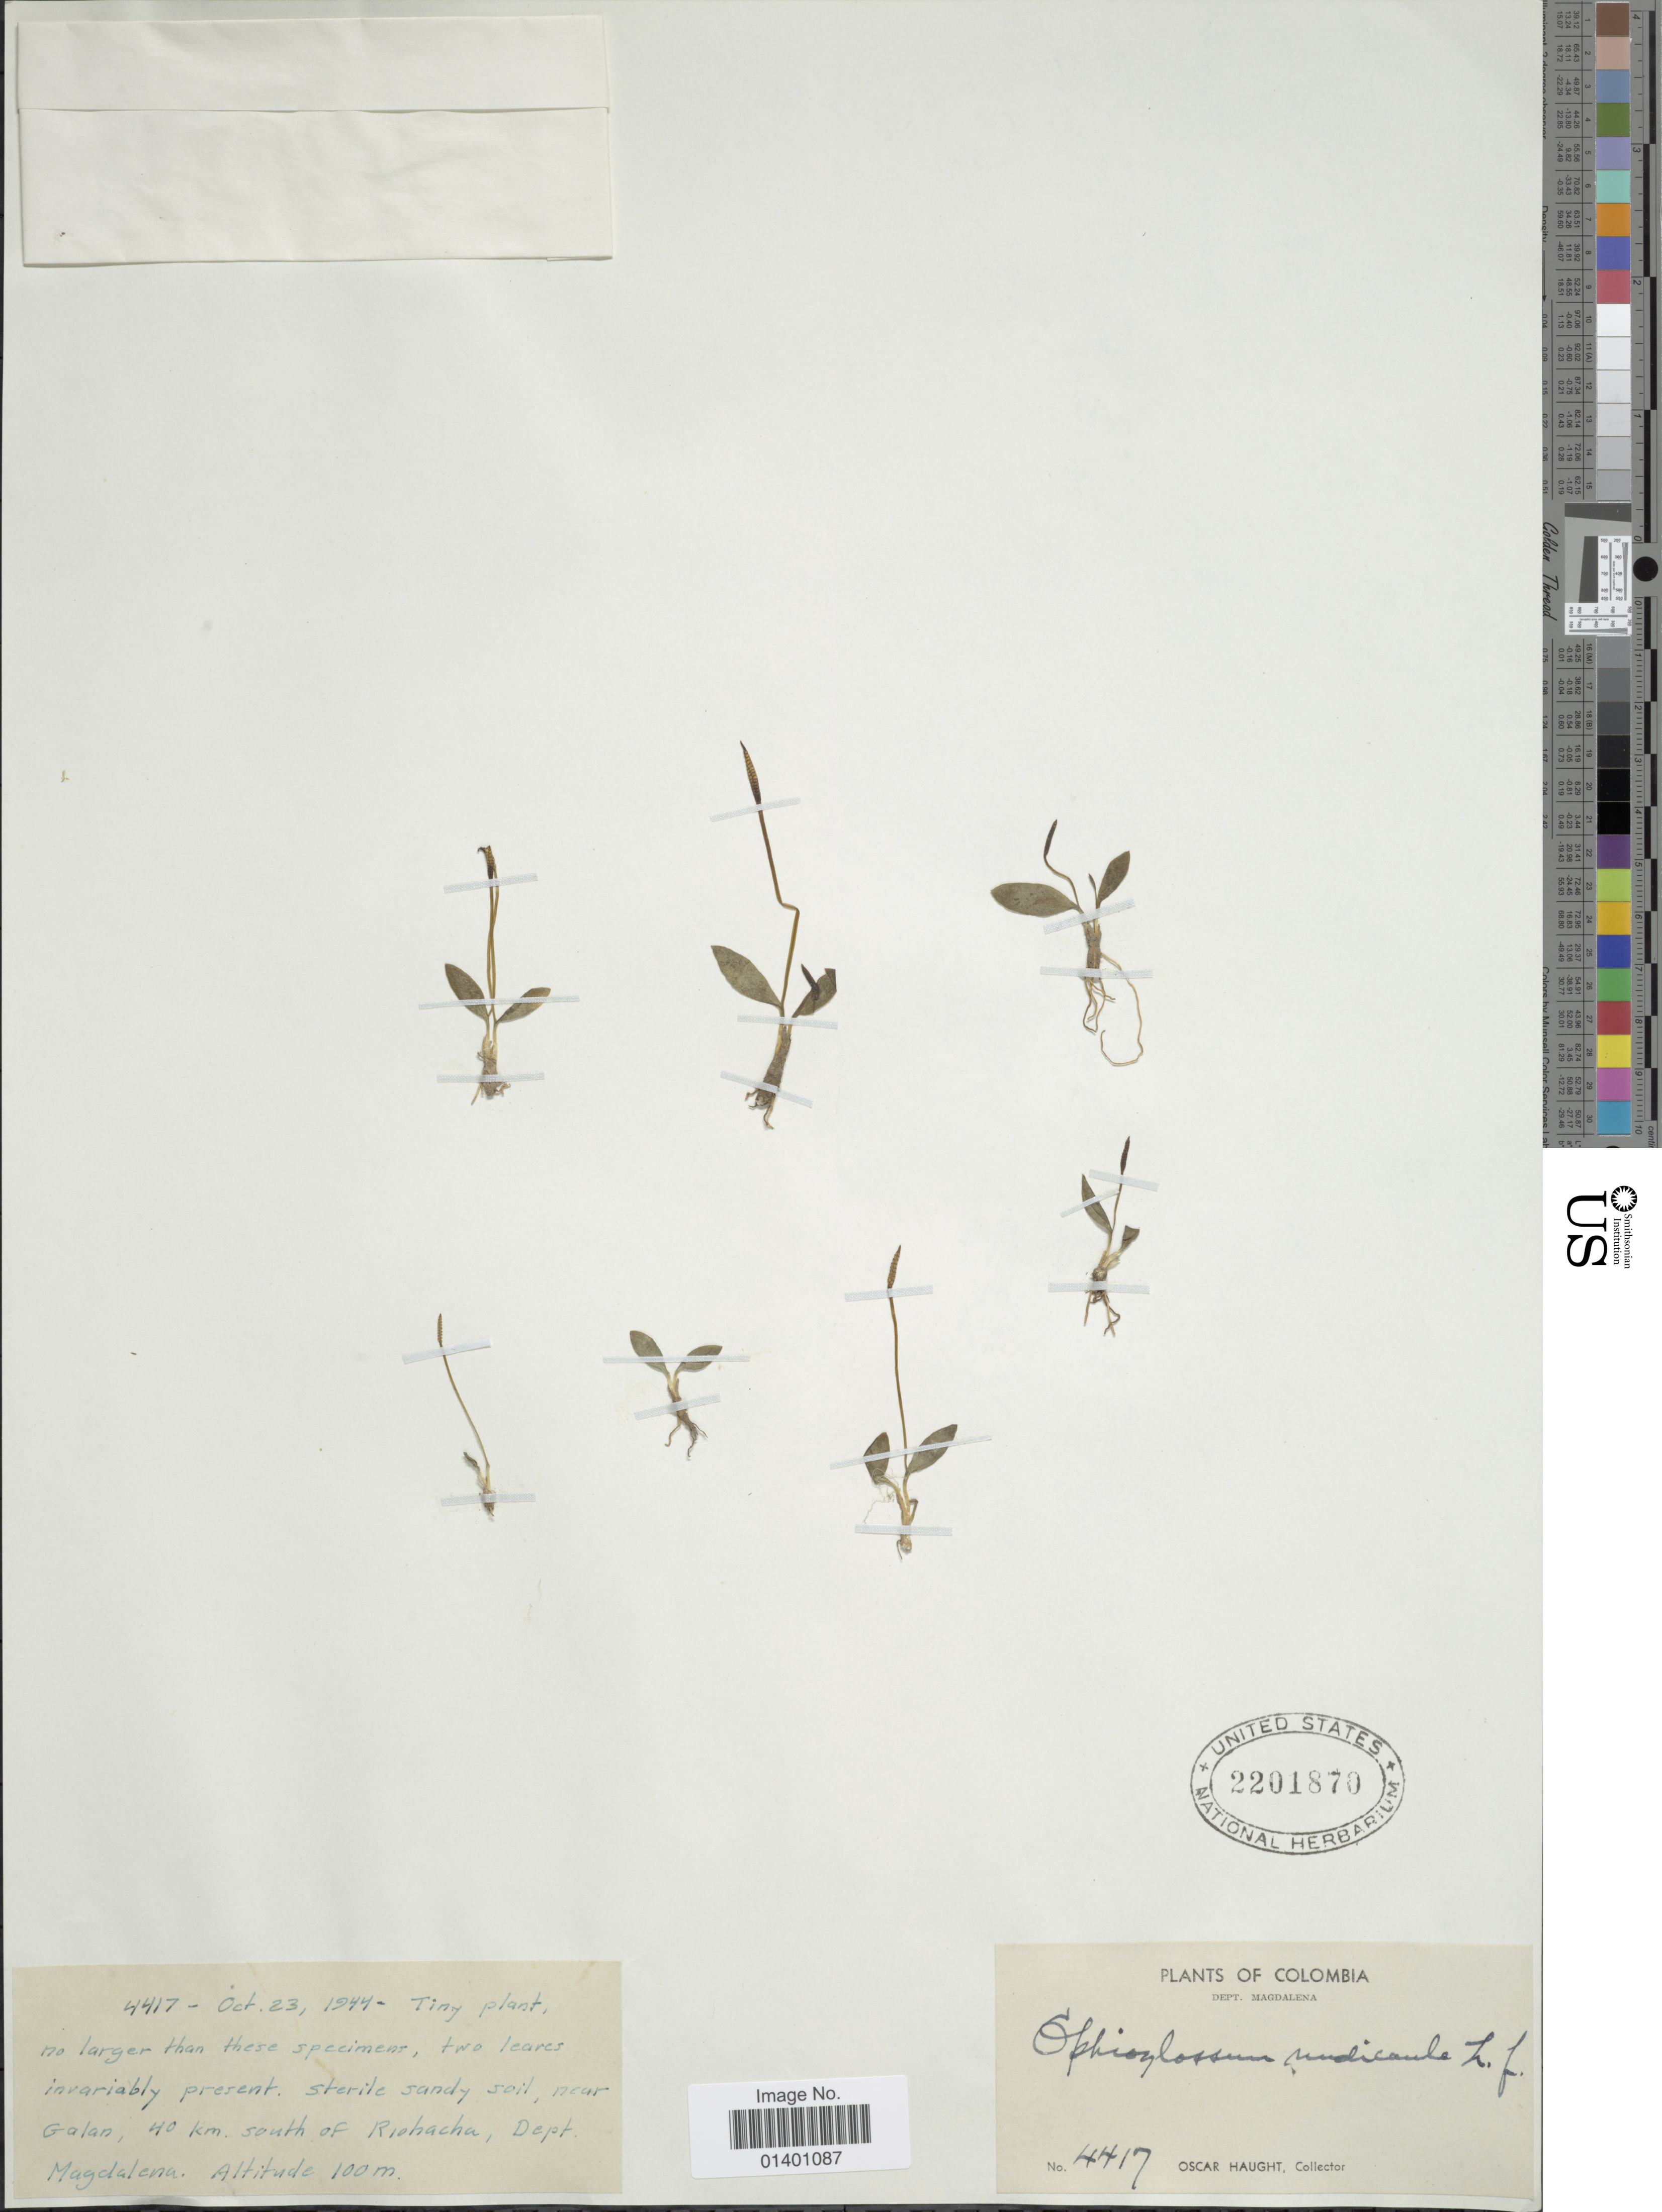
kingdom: Plantae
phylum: Tracheophyta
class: Polypodiopsida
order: Ophioglossales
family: Ophioglossaceae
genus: Ophioglossum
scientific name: Ophioglossum nudicaule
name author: L. f.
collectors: O. L. Haught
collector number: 4417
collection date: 1944-10-23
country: Colombia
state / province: Magdalena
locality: Near Galan, 40 km south of Riohacha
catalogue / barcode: US 2201870